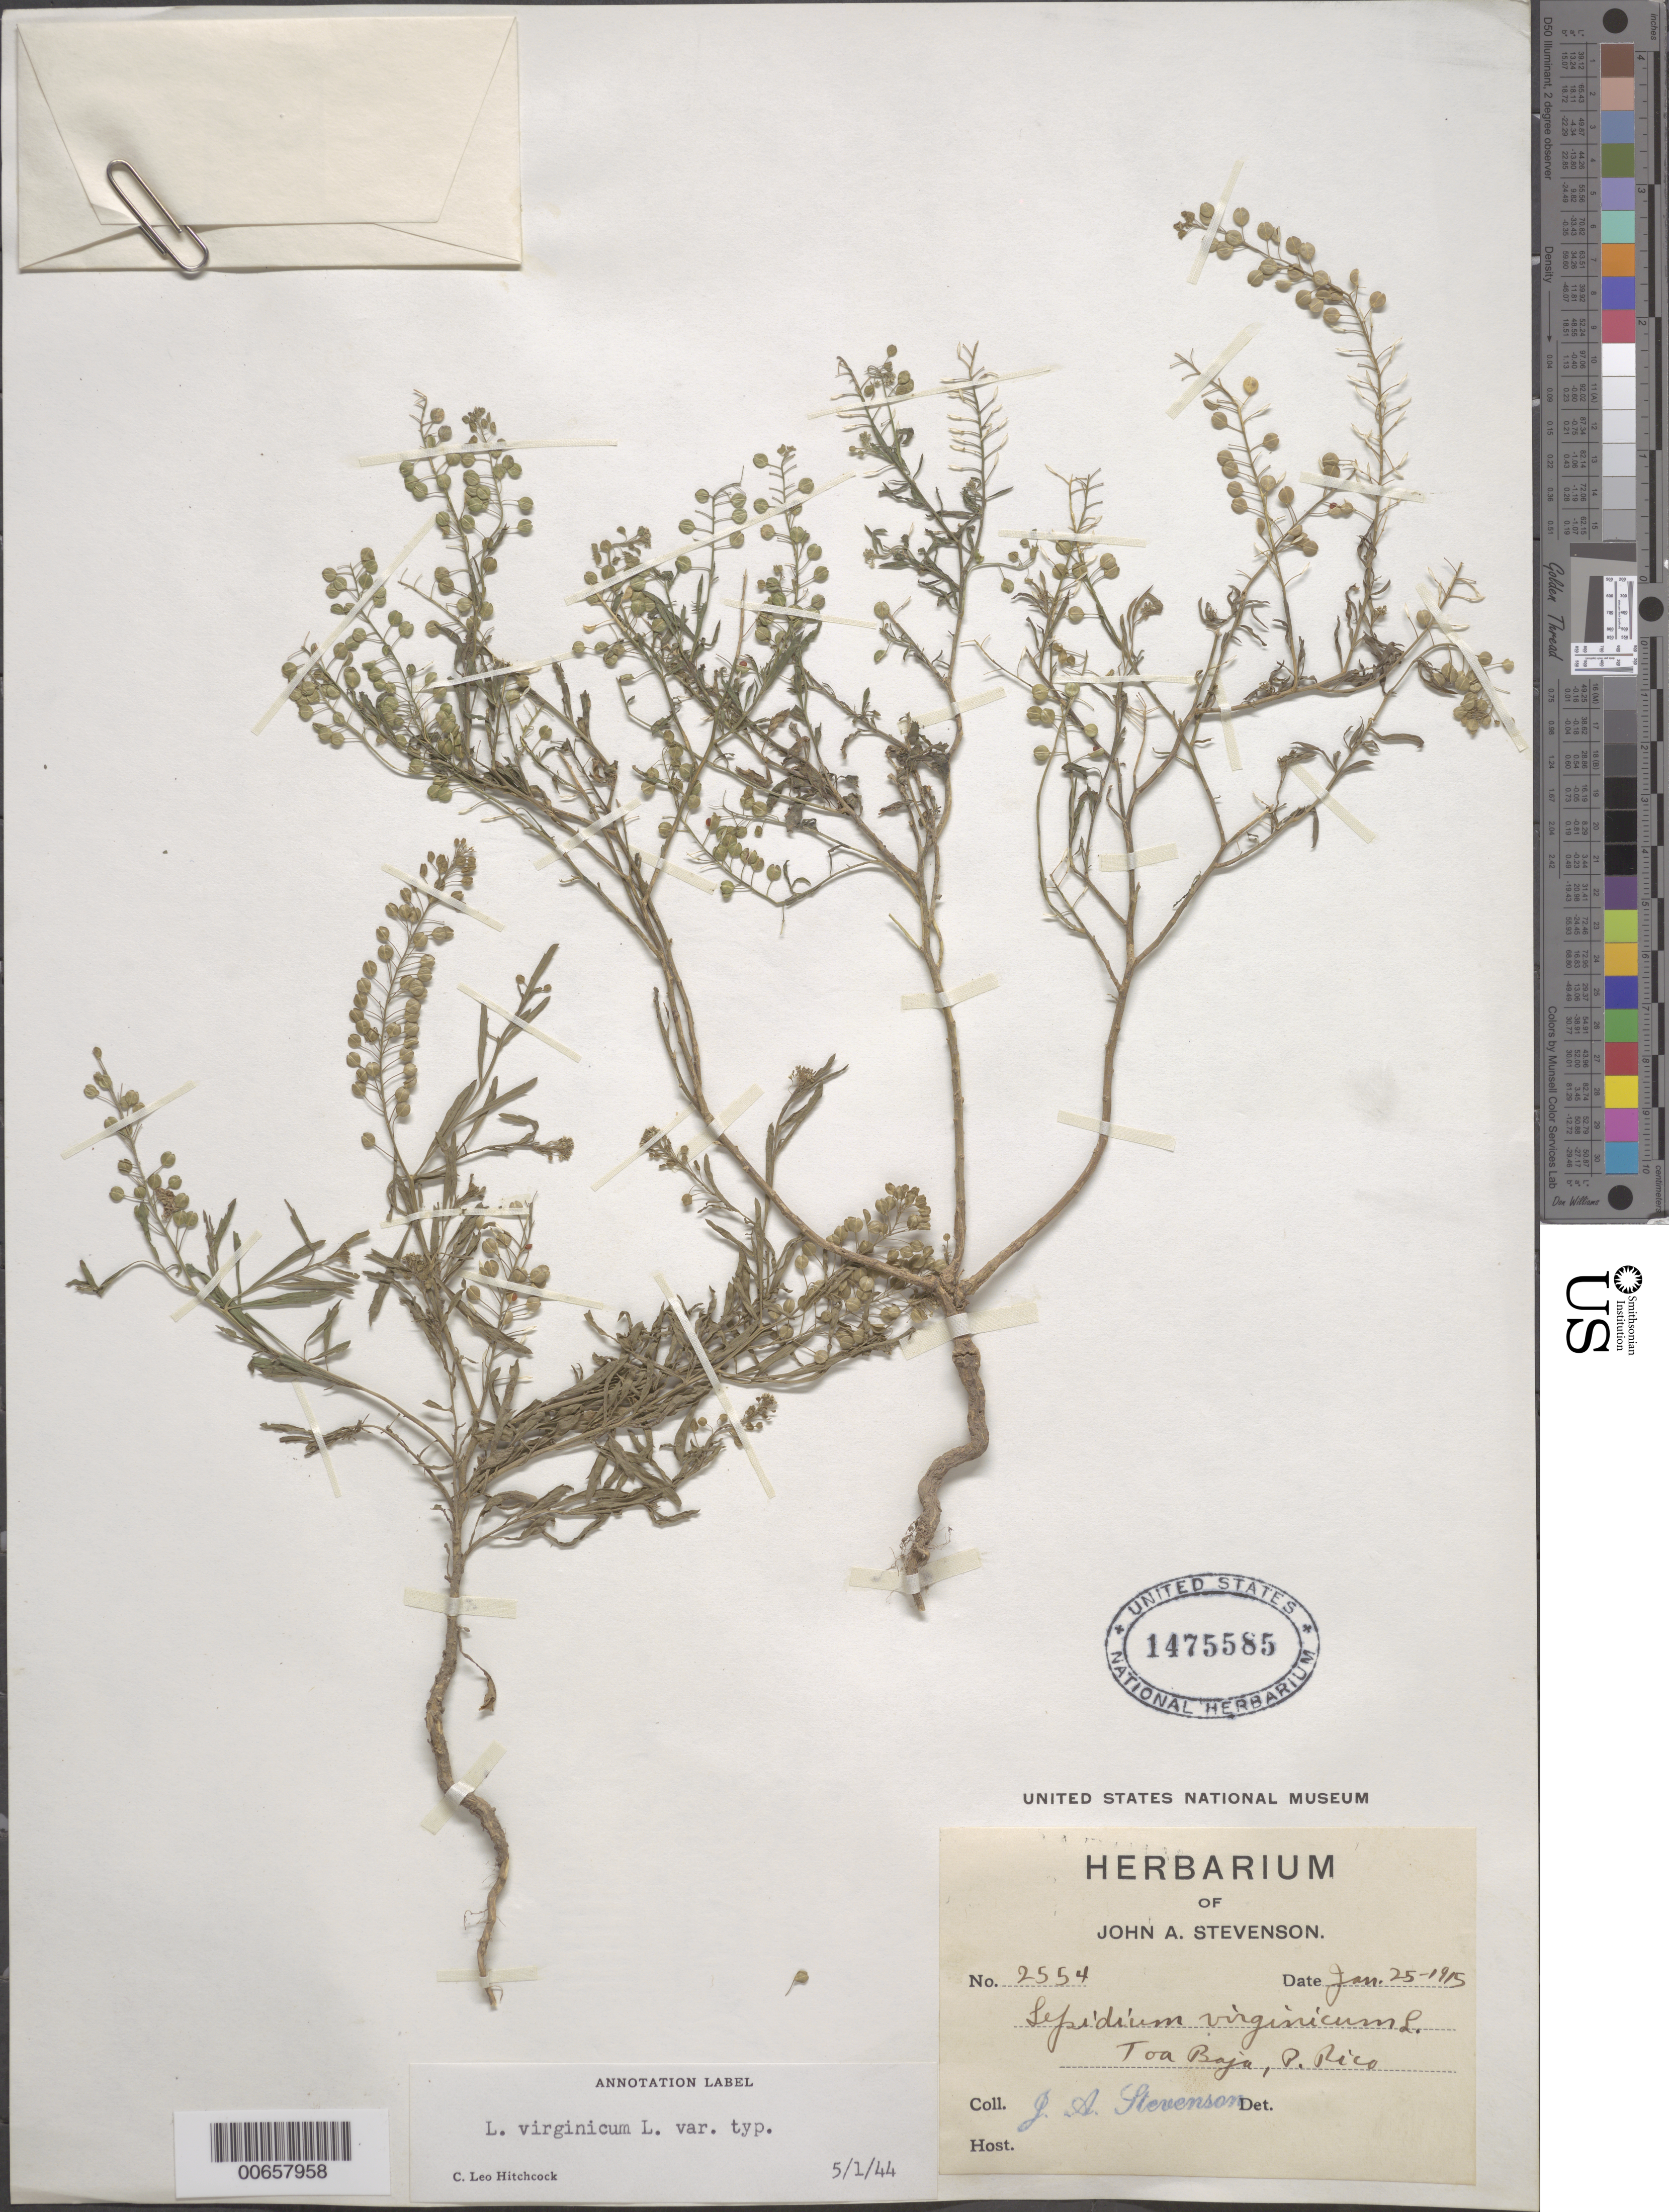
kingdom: Plantae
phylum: Tracheophyta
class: Magnoliopsida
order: Brassicales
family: Brassicaceae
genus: Lepidium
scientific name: Lepidium virginicum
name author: L.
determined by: Hitchcock, Albert S.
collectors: J. Stevenson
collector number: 2554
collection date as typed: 25 Jan 1915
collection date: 1915-01-25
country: Puerto Rico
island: Greater Antilles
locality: Toa Baja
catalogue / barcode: US 1475585